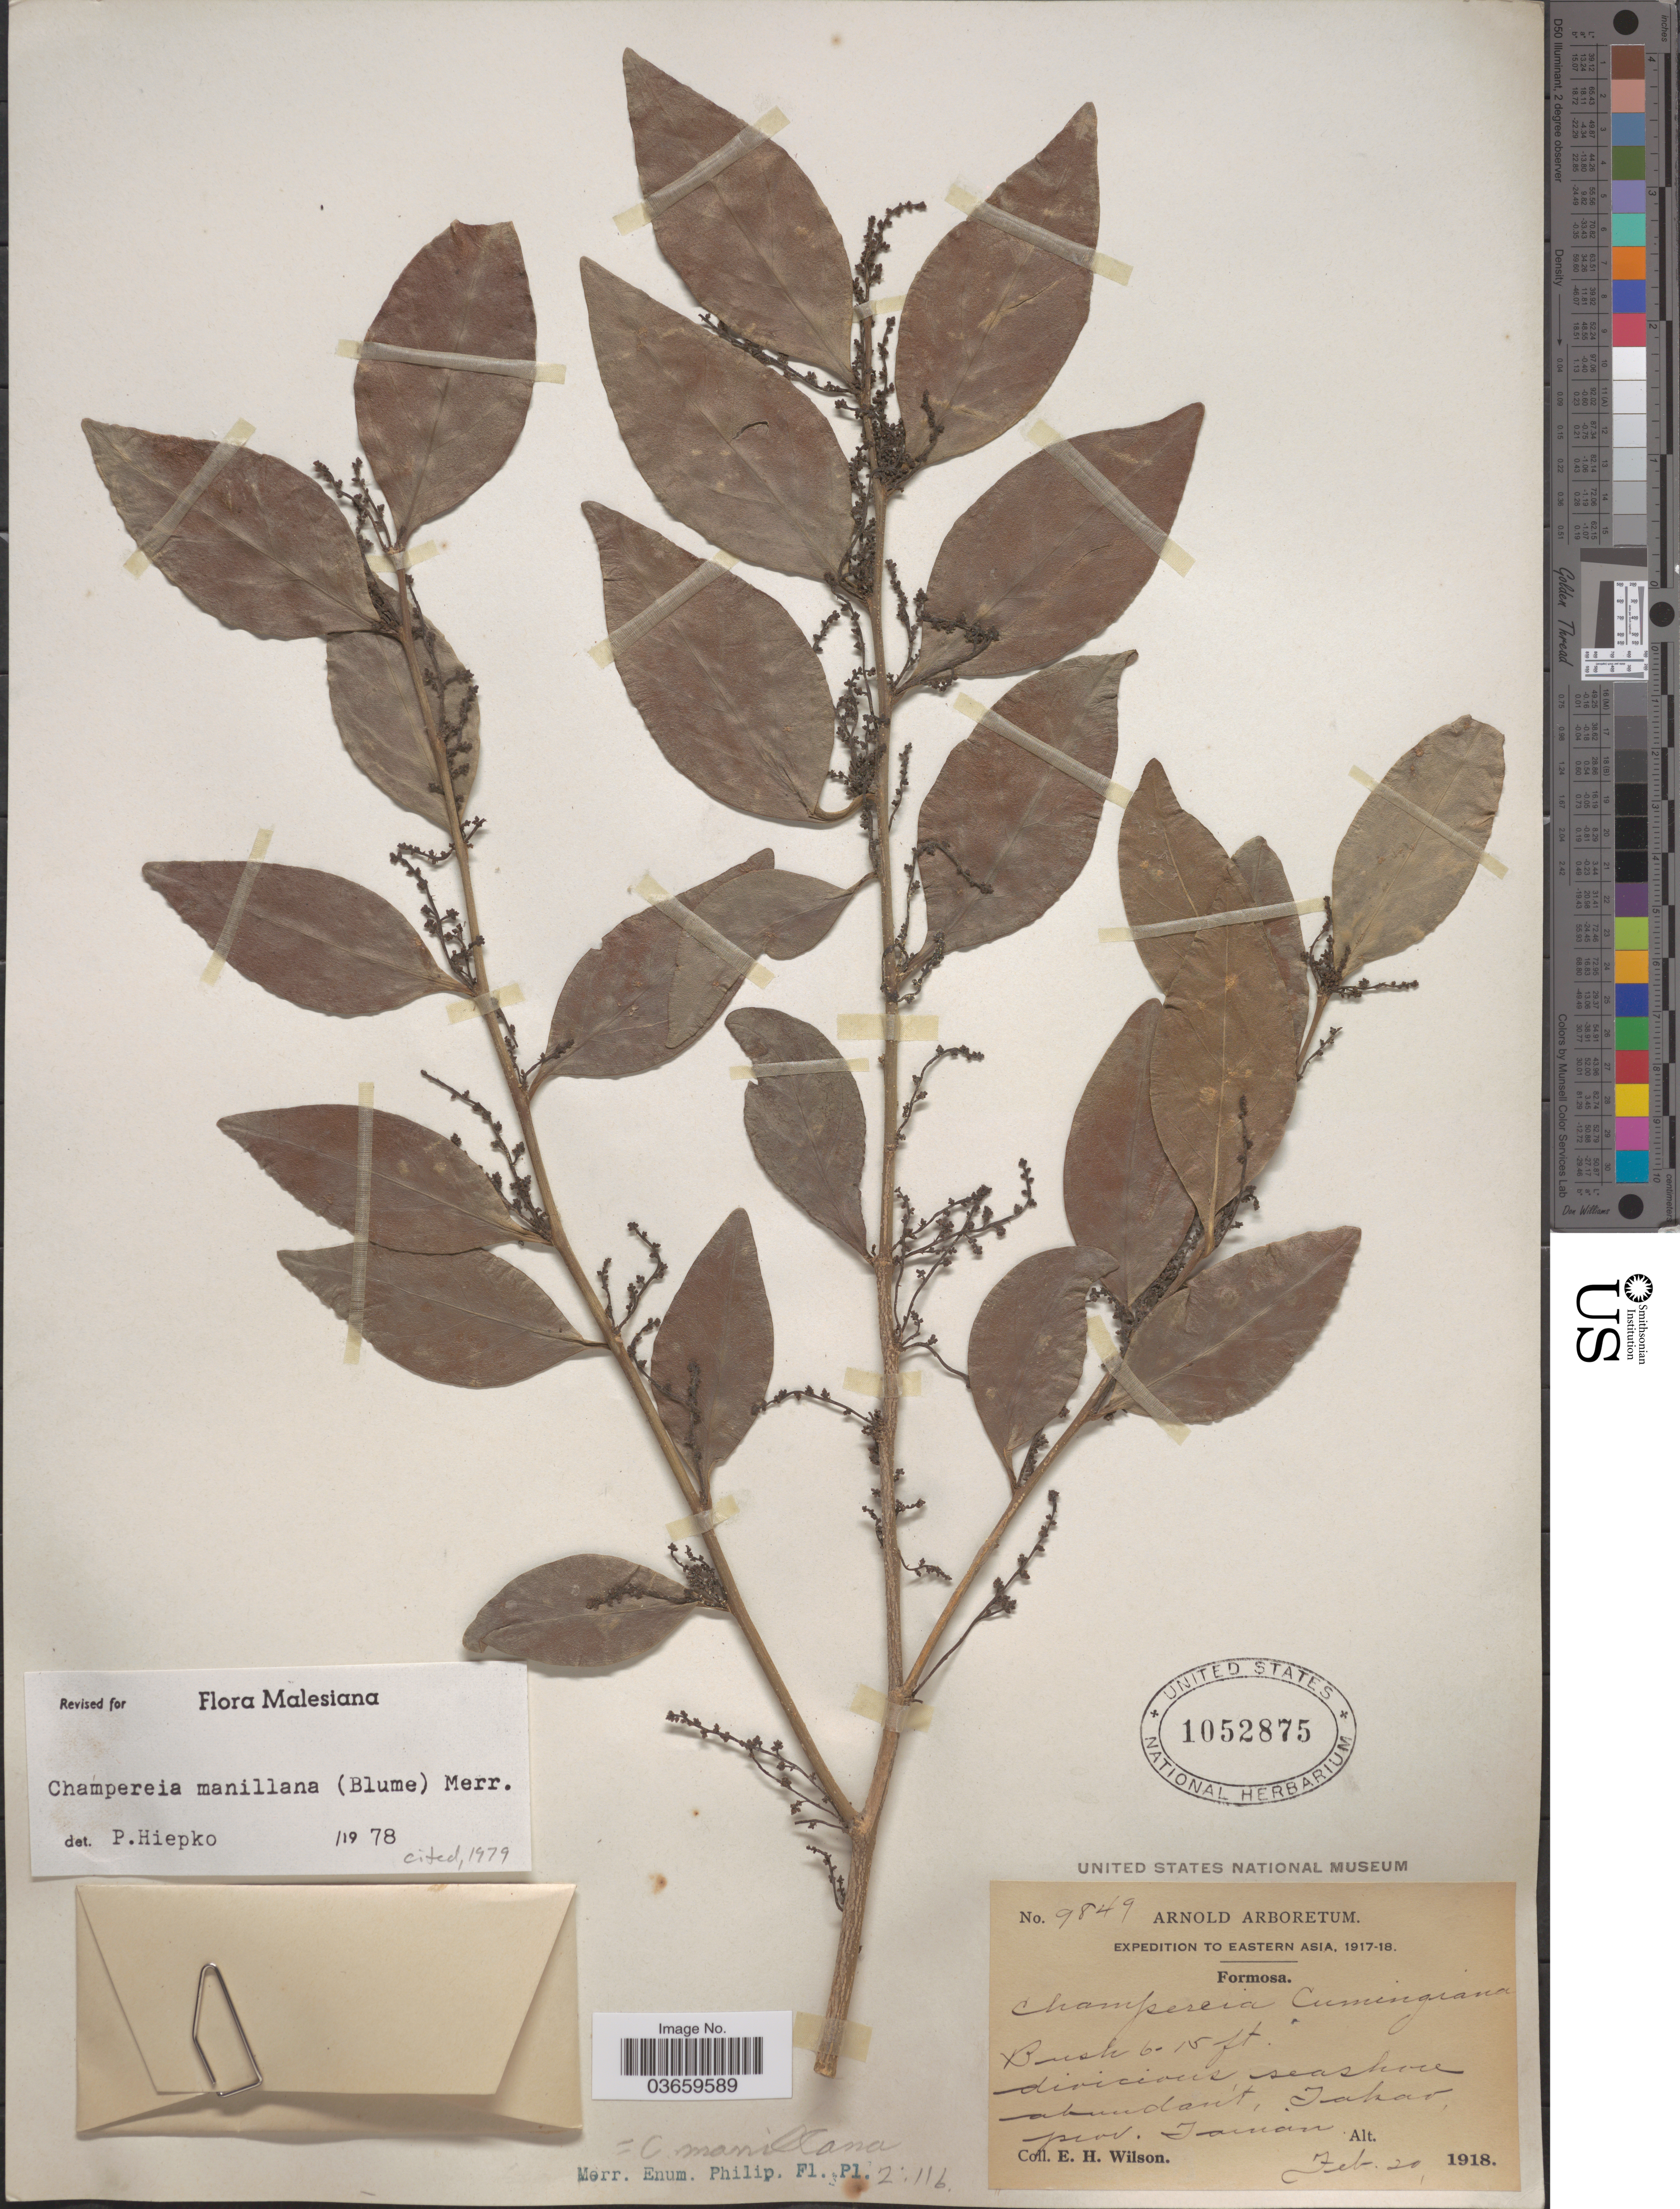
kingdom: Plantae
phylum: Tracheophyta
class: Magnoliopsida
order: Santalales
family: Opiliaceae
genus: Champereia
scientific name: Champereia manillana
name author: (Blume) Merr.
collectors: E. Wilson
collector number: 9849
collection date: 1918-02-20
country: Taiwan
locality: Eastern Asia. Formosa. Takao, Prov. Tainan.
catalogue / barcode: US 1052875